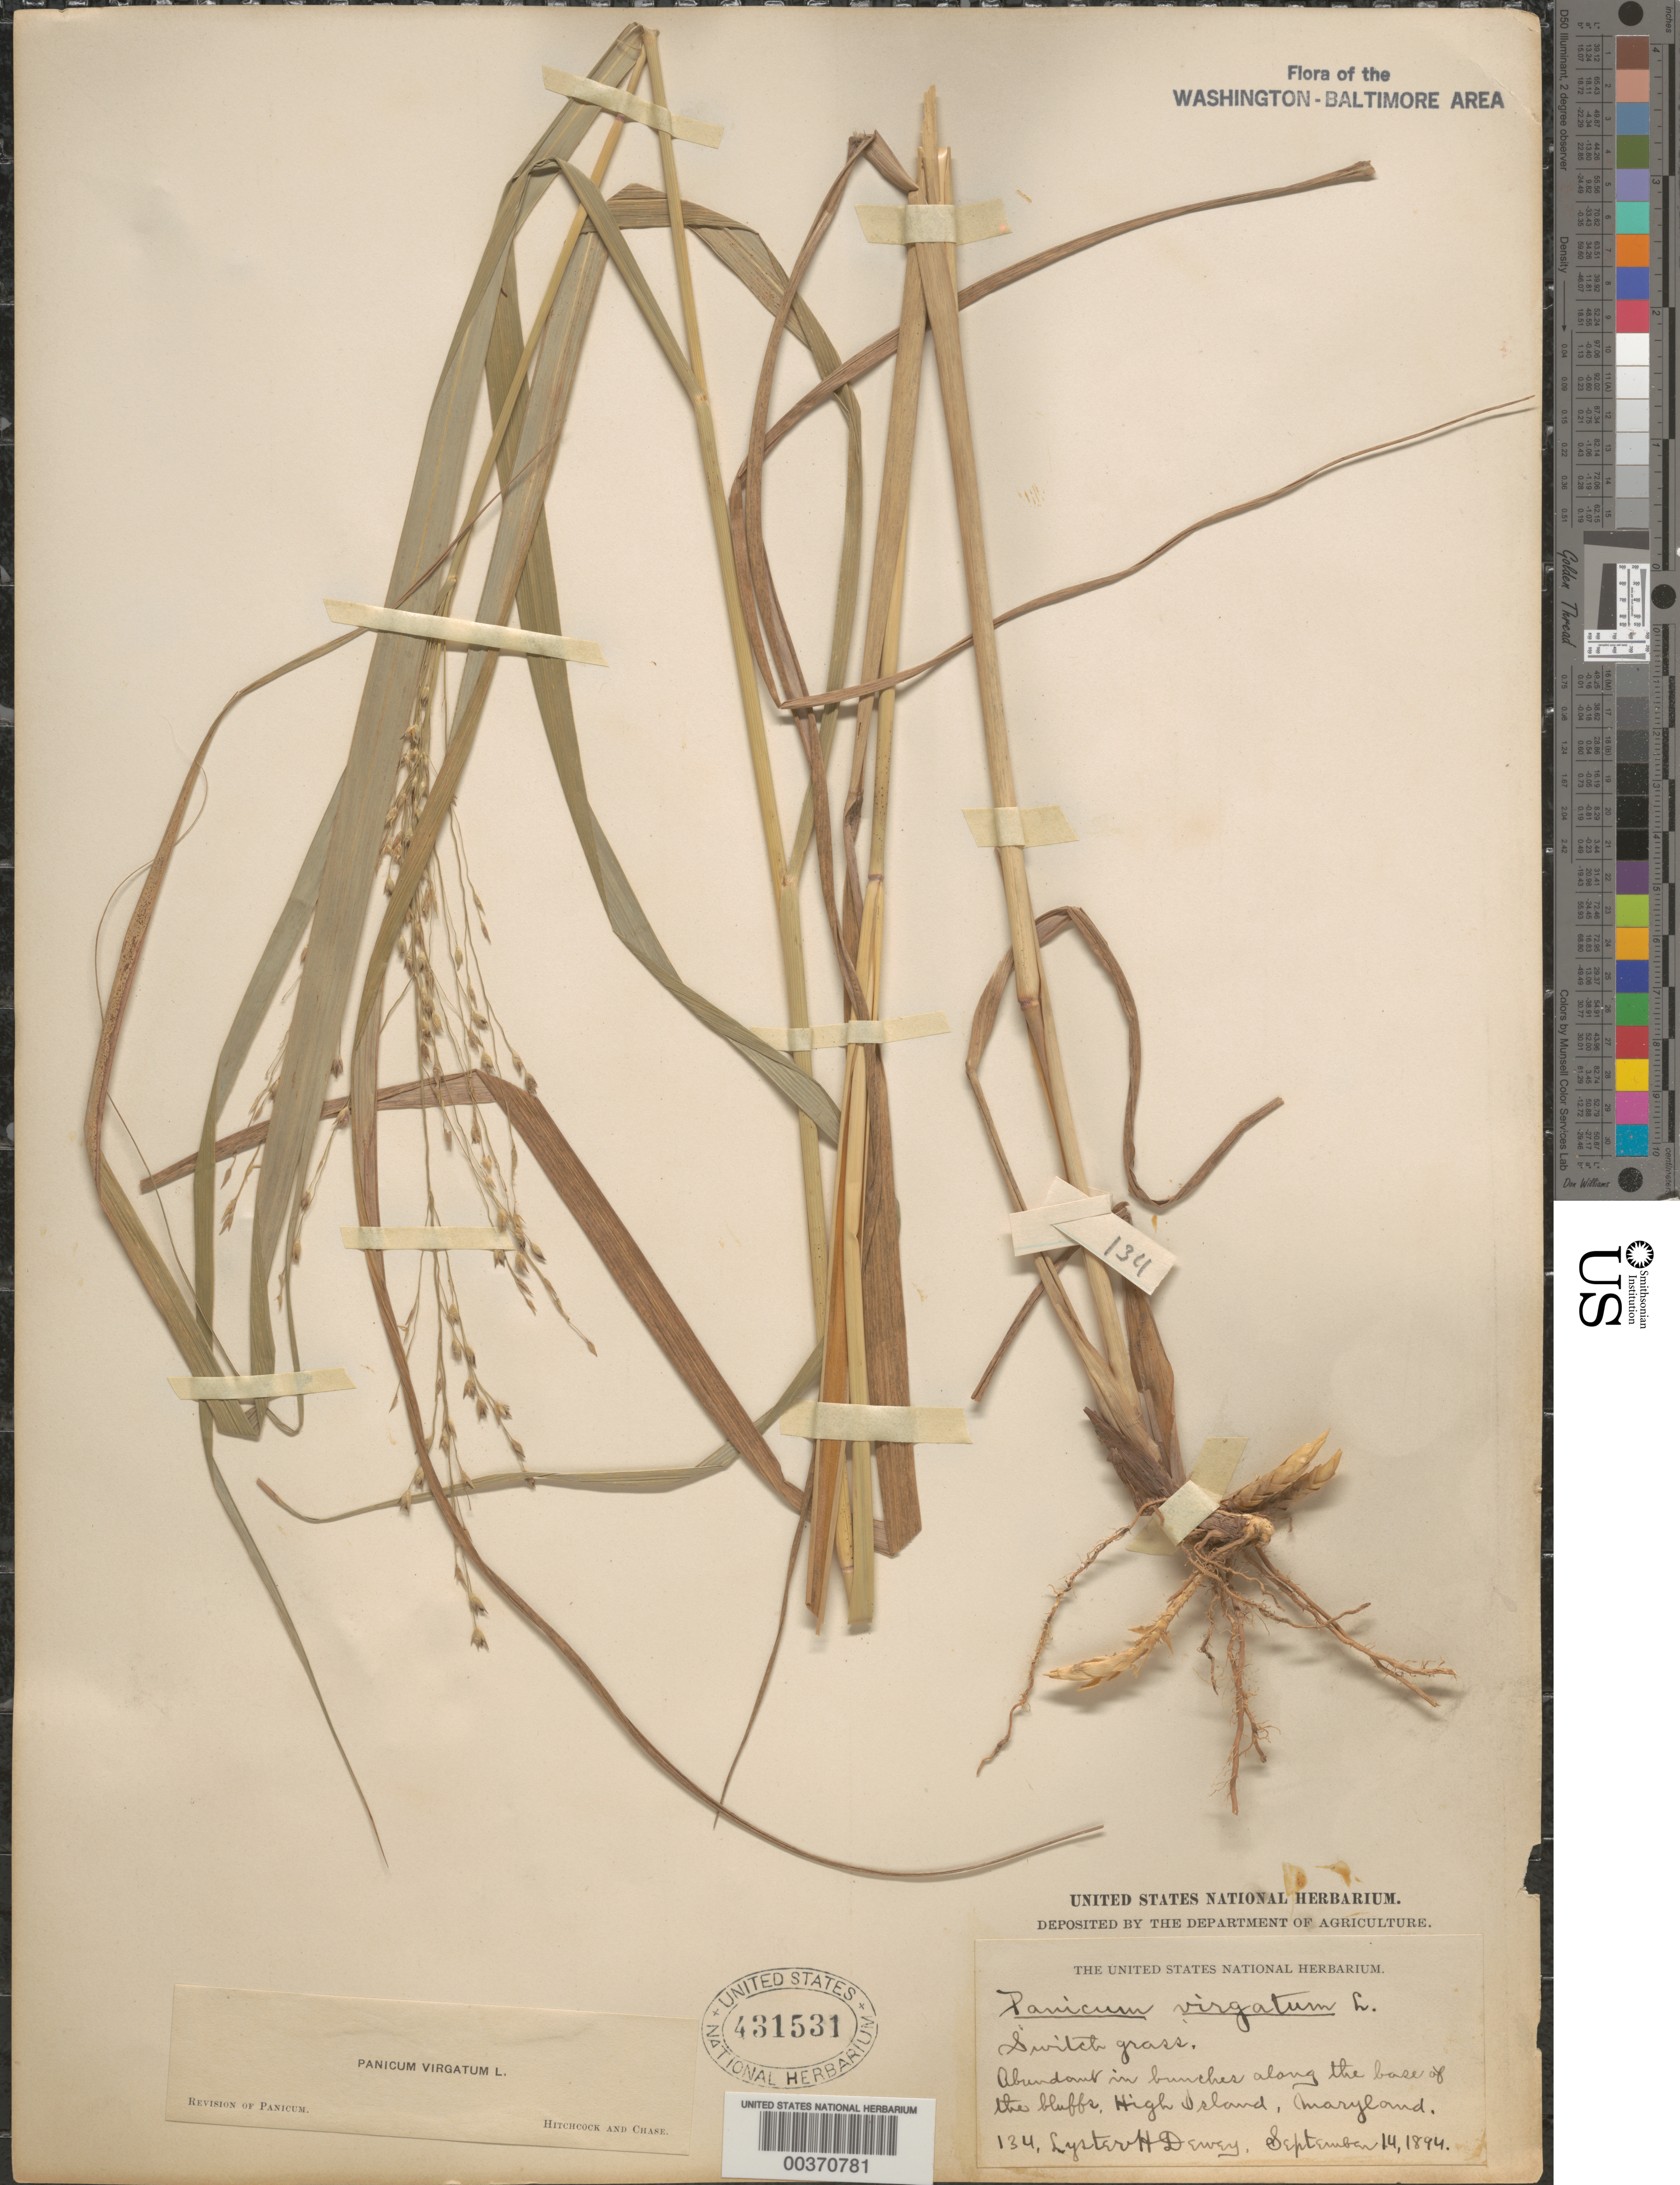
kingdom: Plantae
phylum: Tracheophyta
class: Liliopsida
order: Poales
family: Poaceae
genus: Panicum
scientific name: Panicum virgatum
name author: L.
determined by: Hitchcock, A. S.; Chase, [M.] A.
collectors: L. H. Dewey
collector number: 134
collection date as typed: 14 Sep 1894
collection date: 1894-09-14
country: United States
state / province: Maryland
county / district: Montgomery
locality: High Island C. & O. Canal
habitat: Base of bluffs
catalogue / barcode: US 431531